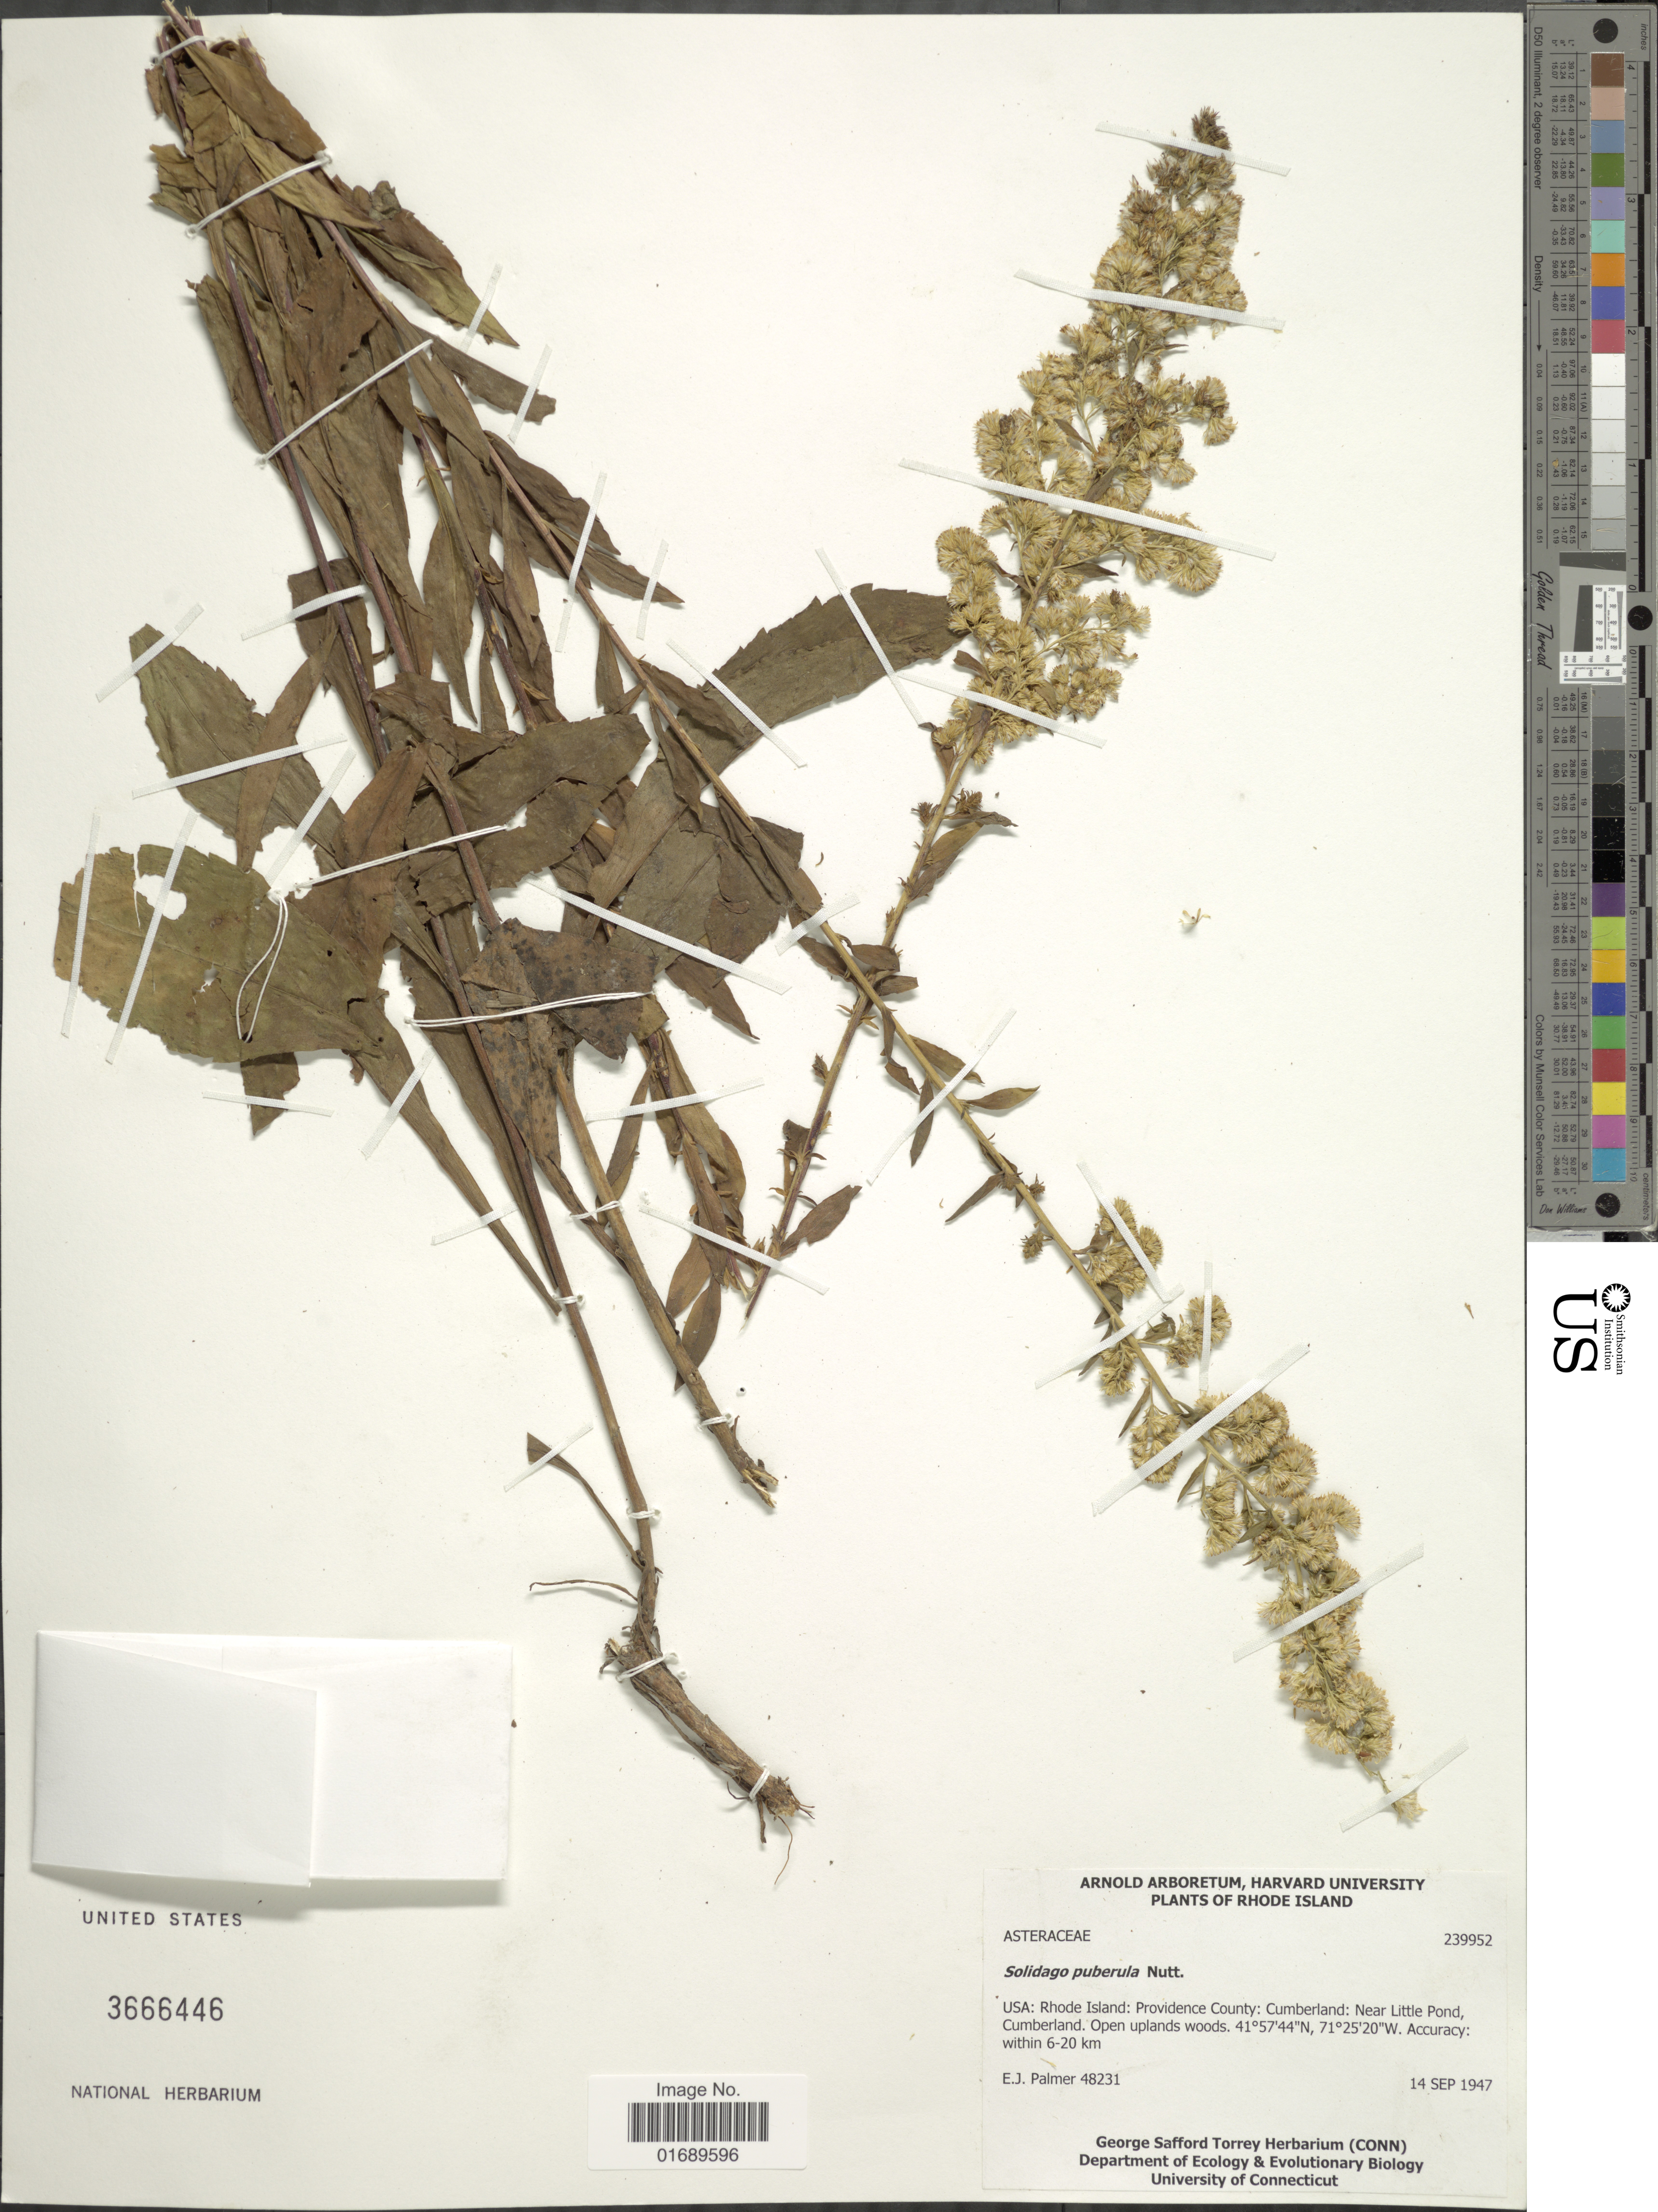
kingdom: Plantae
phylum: Tracheophyta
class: Magnoliopsida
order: Asterales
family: Asteraceae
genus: Solidago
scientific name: Solidago puberula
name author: Nutt.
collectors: E. J. Palmer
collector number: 48231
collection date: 1947-09-14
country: United States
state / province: Rhode Island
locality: Providence County: Cumberland: Near Little Pond, Cumberland. Open uplands woods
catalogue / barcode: US 3666446